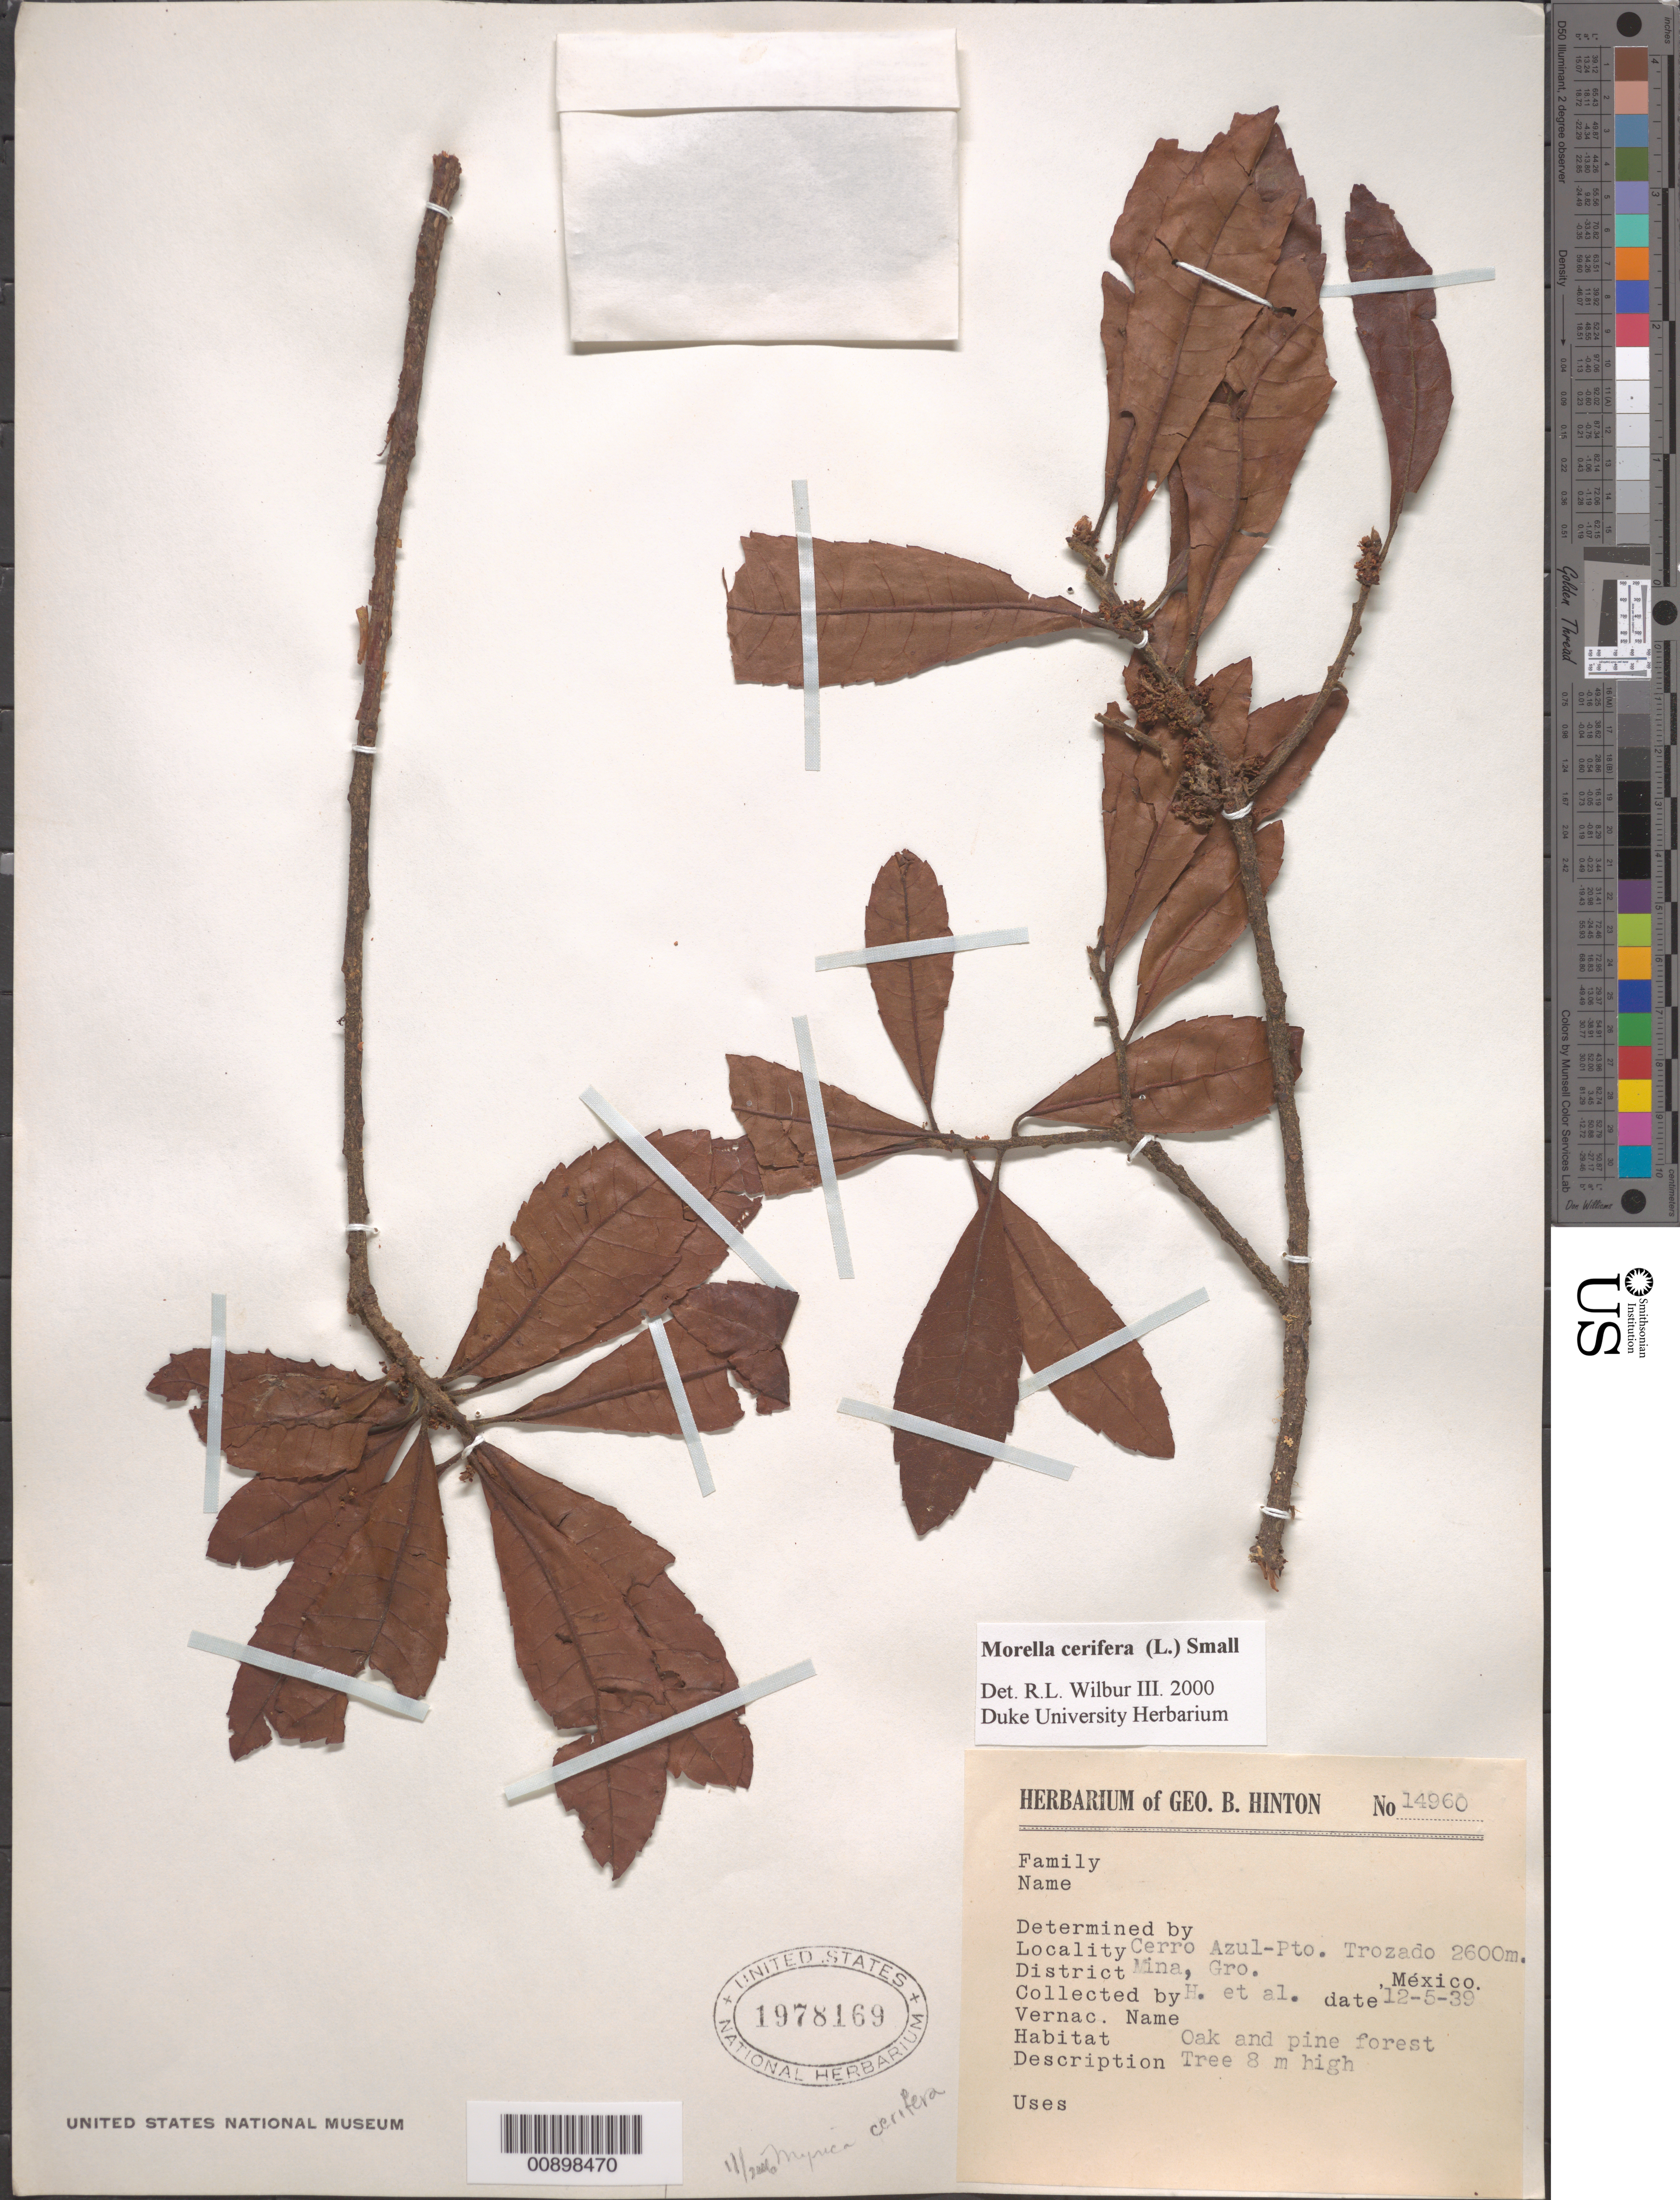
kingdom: Plantae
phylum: Tracheophyta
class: Magnoliopsida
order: Fagales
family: Myricaceae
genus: Morella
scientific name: Morella cerifera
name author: (L.) Small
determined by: Wilbur, R. L.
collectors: G. B. Hinton & et al.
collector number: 14960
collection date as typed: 05 Dec 1939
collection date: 1939-12-05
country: Mexico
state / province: Guerrero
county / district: Mina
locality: Cerro Azul - Pto. Trozado, District of Mina, State of Guerrero.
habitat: Oak and pine forest.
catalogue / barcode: US 1978169